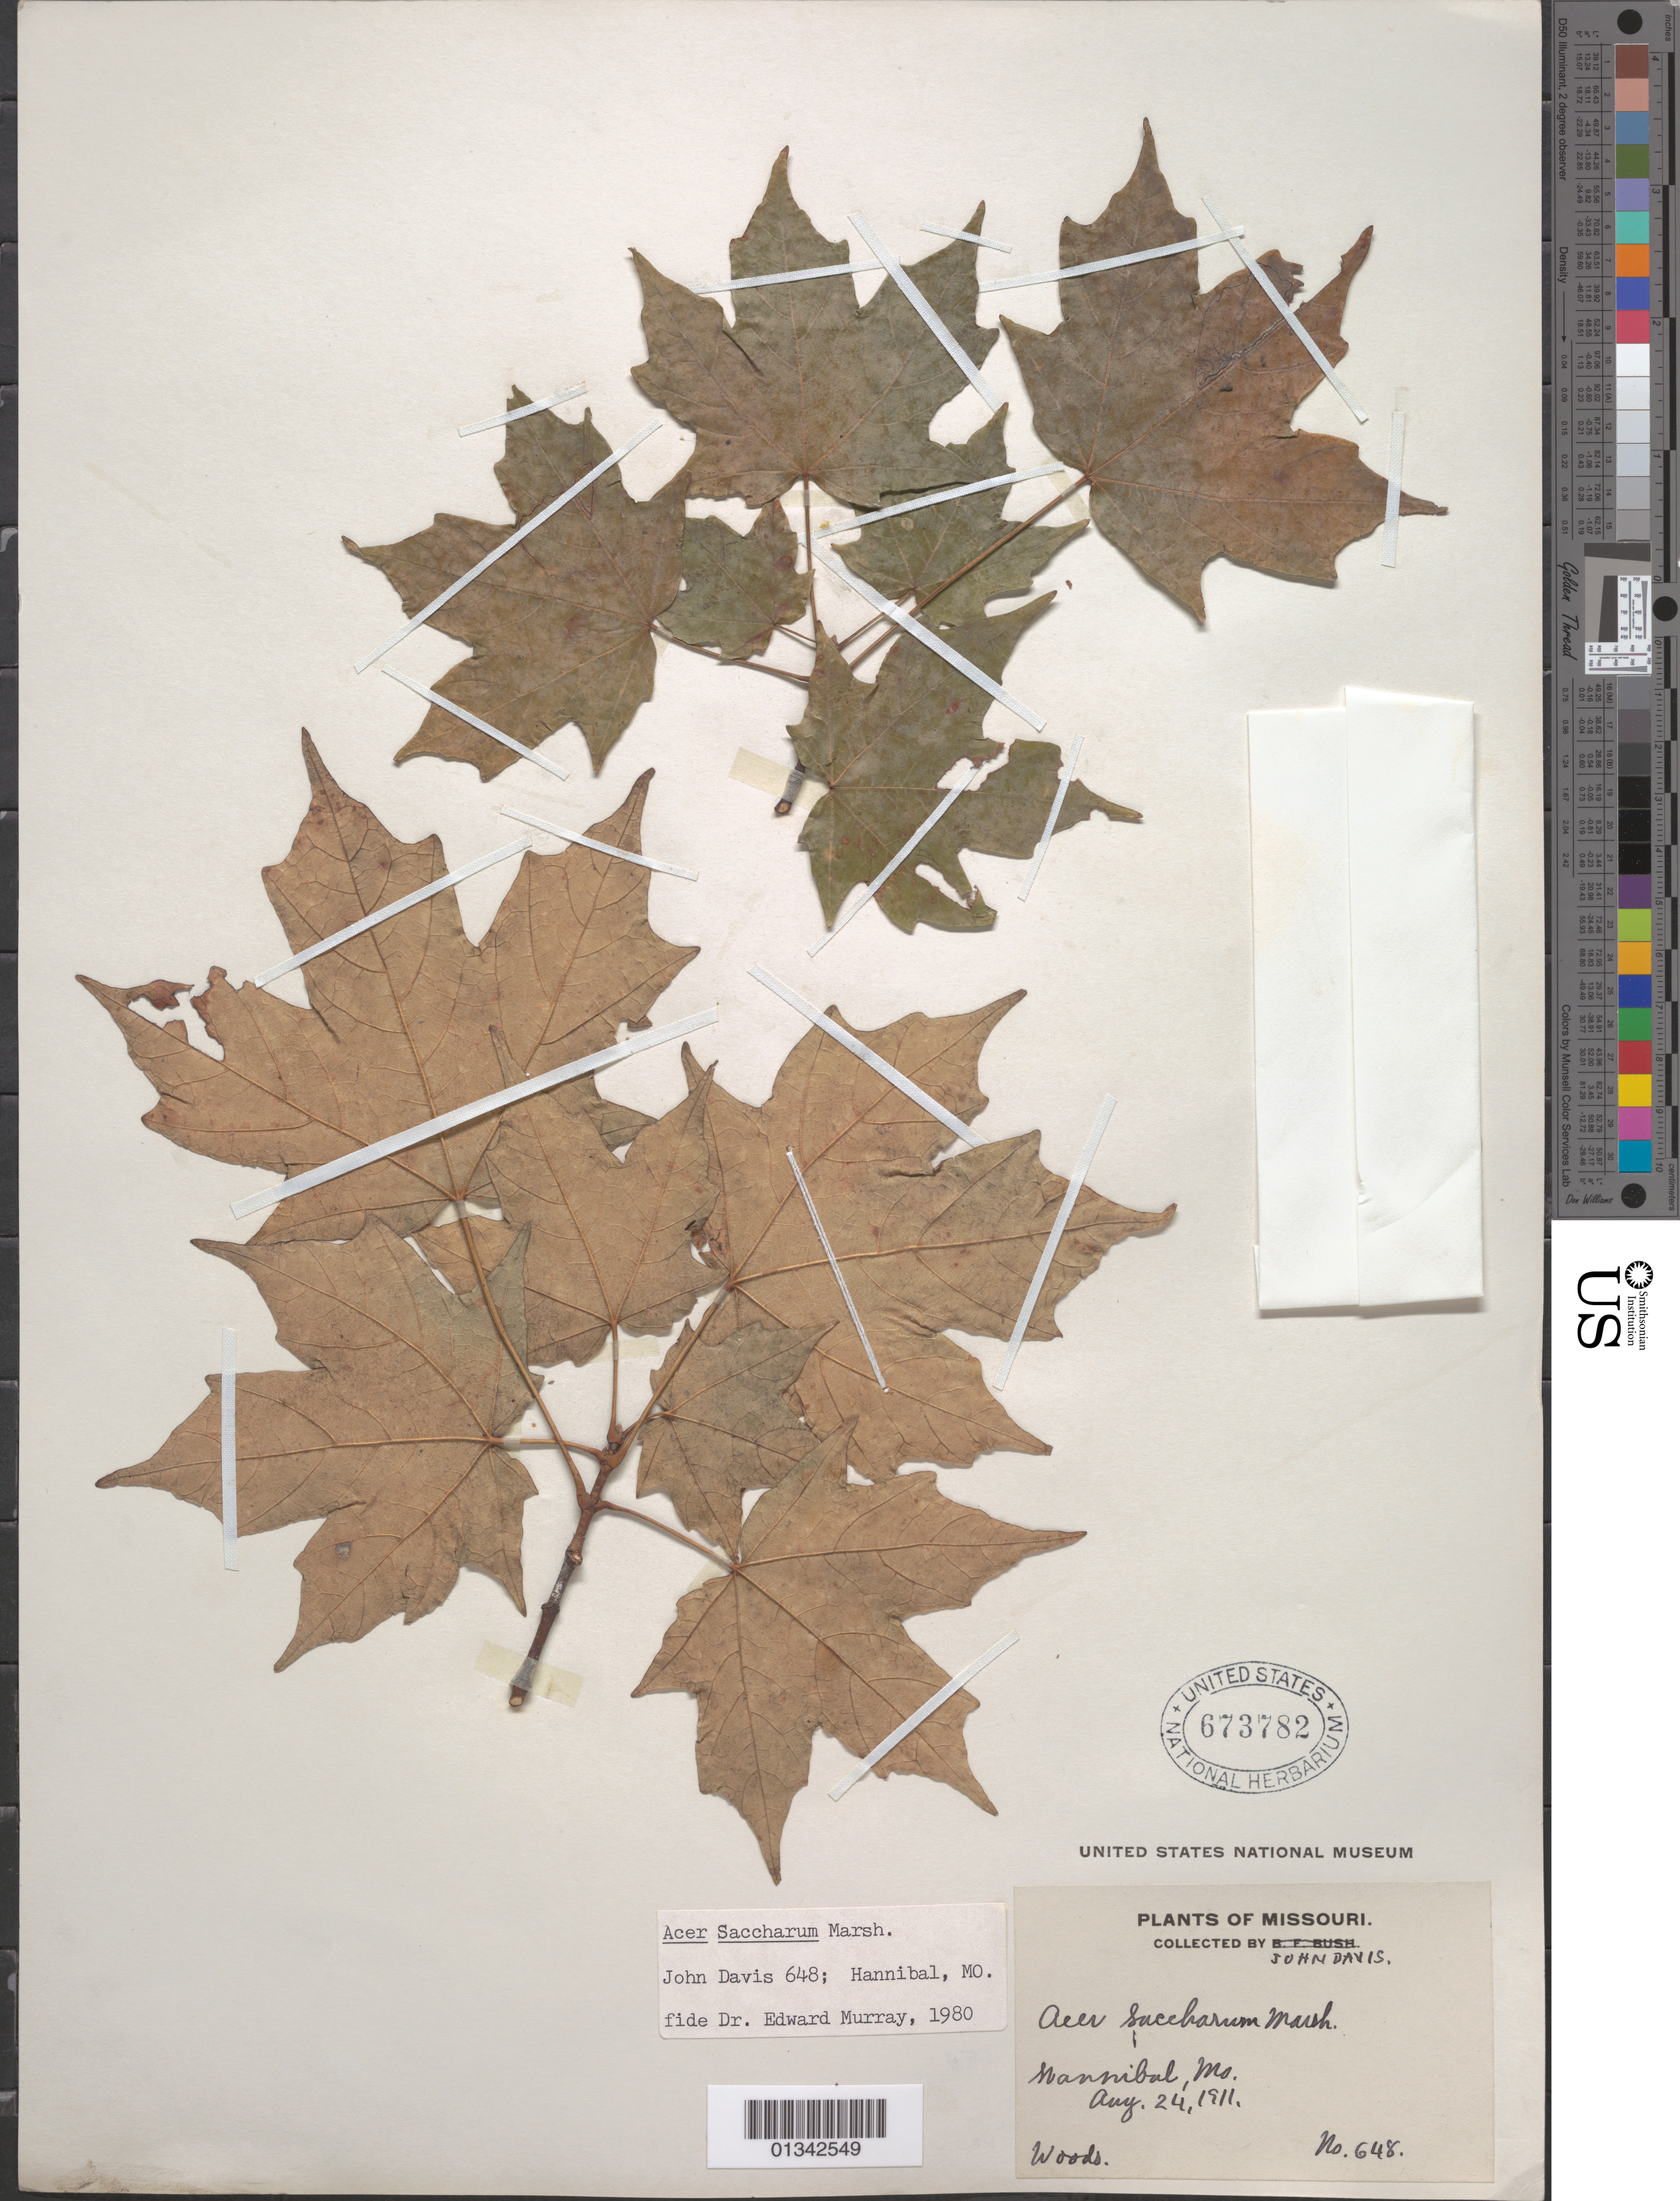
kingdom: Plantae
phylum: Tracheophyta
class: Magnoliopsida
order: Sapindales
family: Sapindaceae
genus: Acer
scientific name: Acer saccharum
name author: Marshall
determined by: Murray, Edward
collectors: J. Davis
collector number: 648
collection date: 1911-08-24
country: United States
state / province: Missouri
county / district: Marion / Ralls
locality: Hannibal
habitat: Woods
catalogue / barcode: US 673782